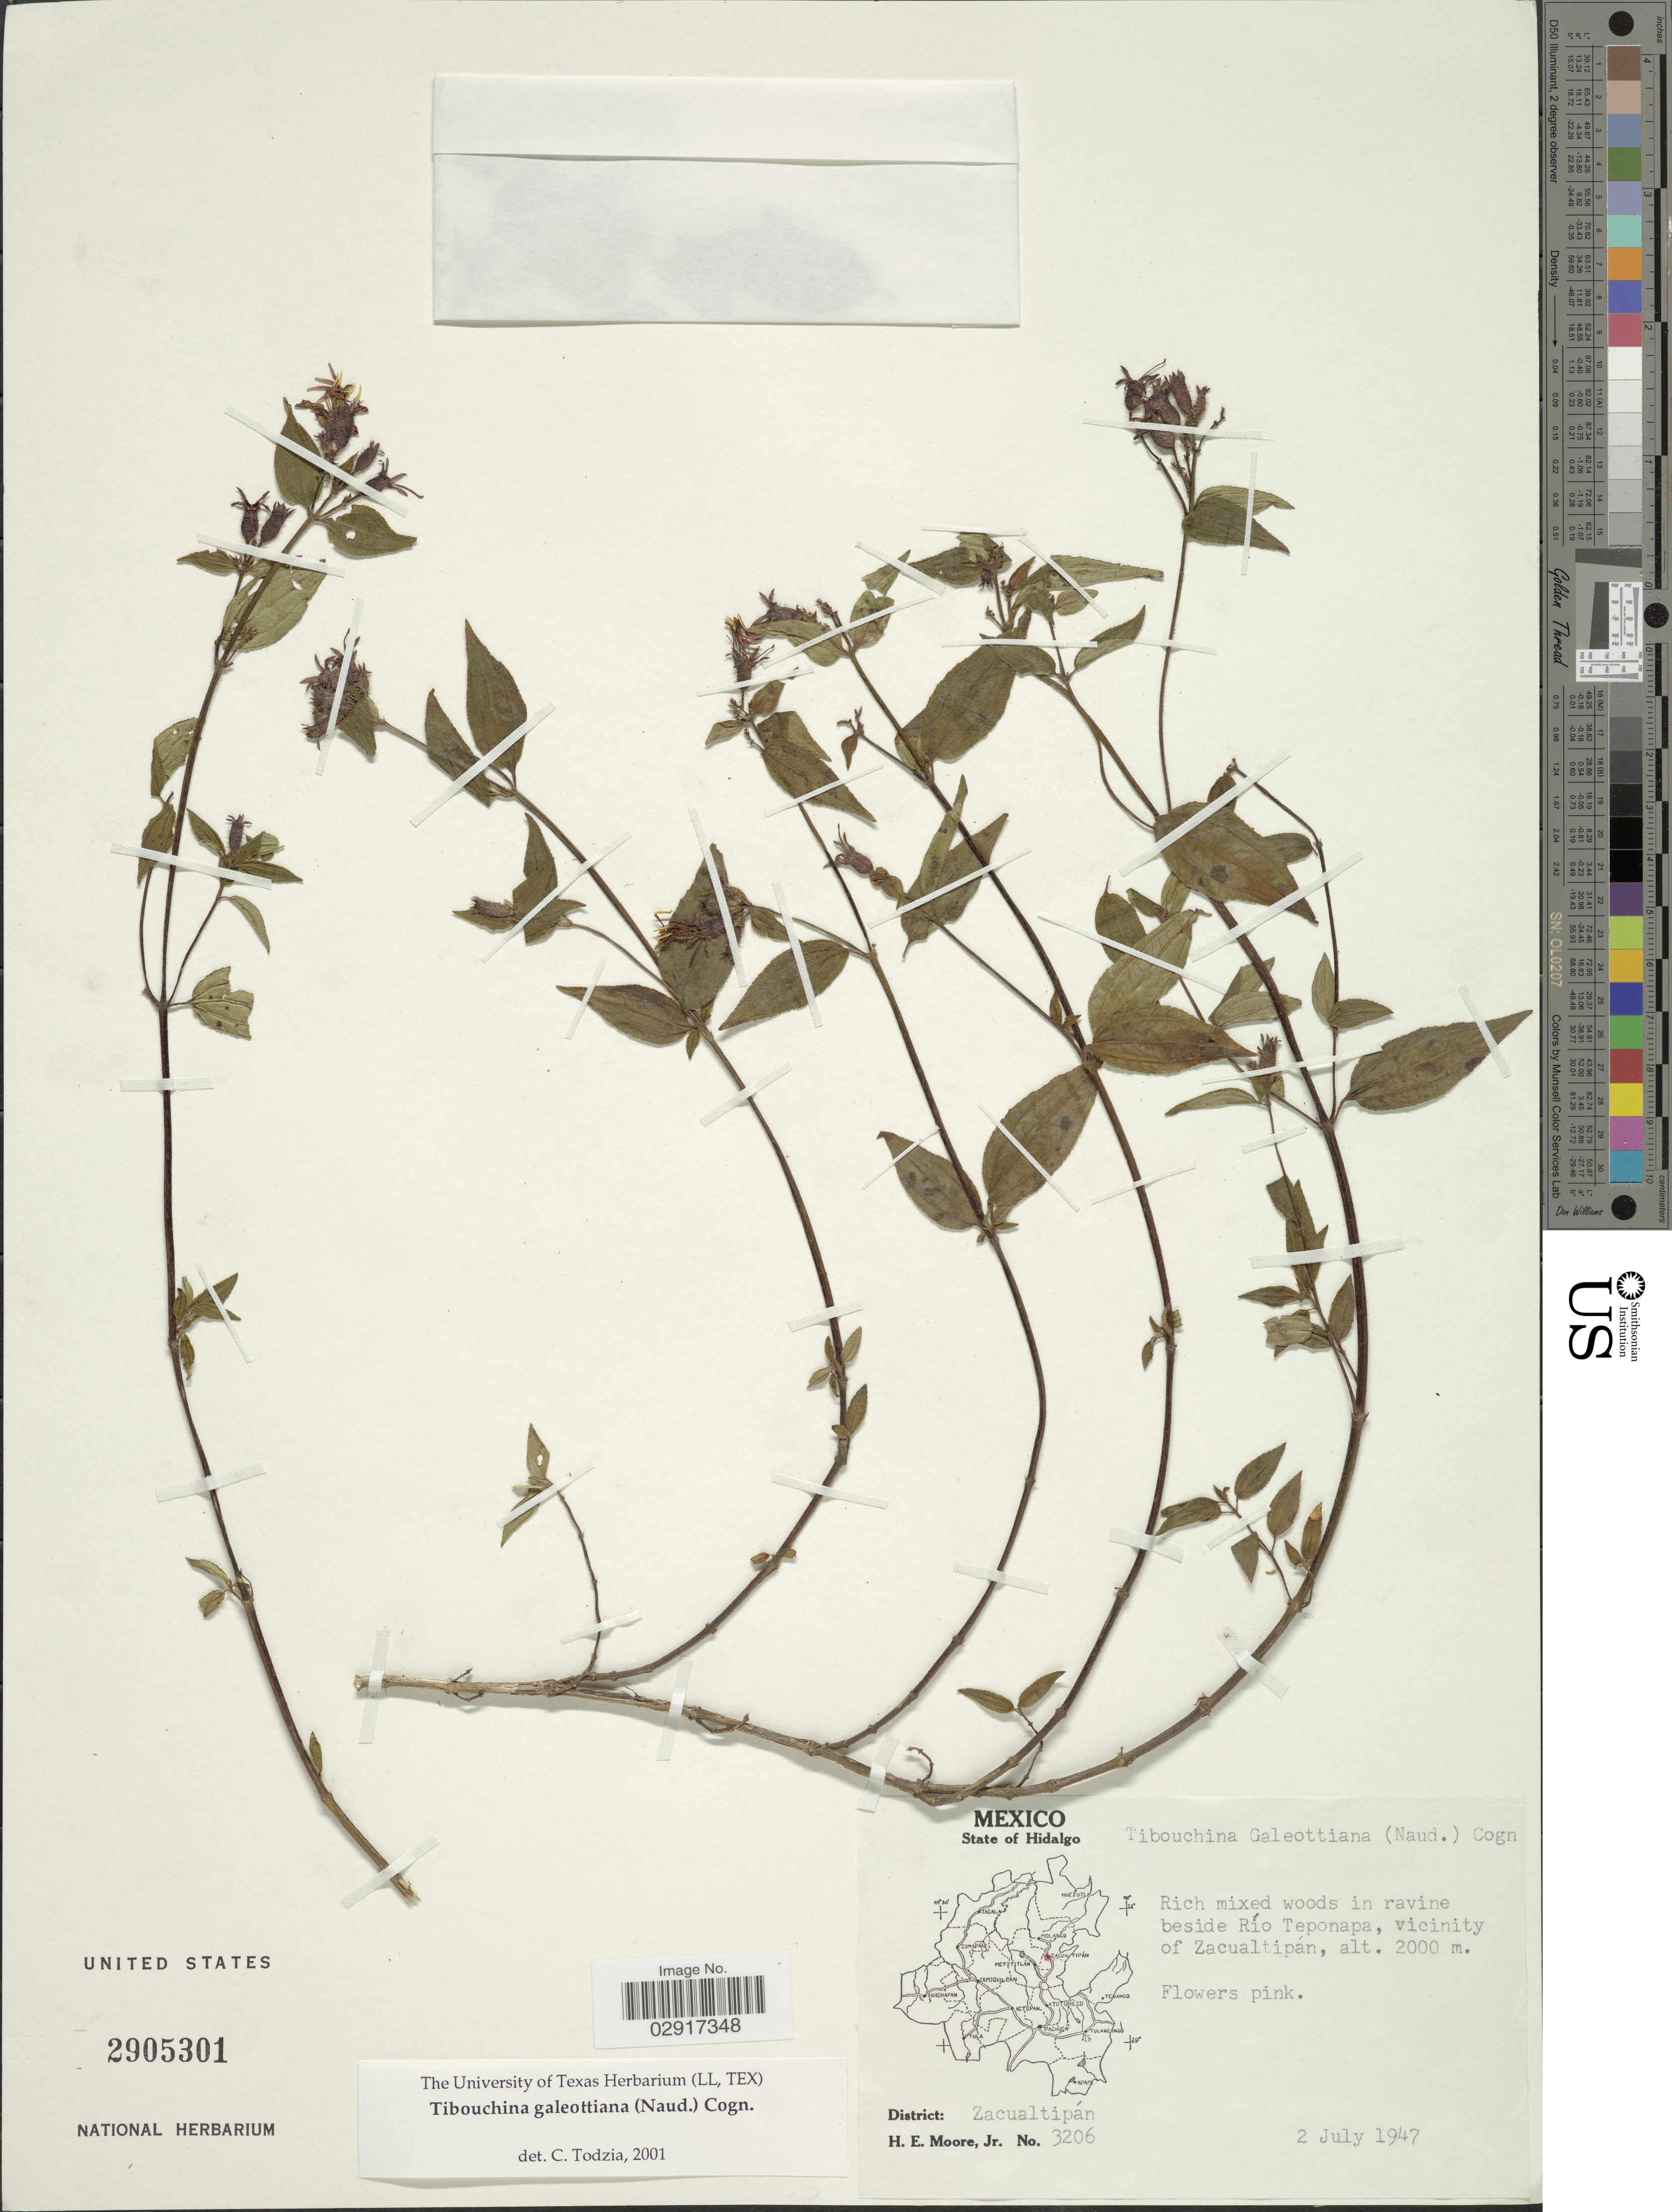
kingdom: Plantae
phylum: Tracheophyta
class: Magnoliopsida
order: Myrtales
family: Melastomataceae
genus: Chaetogastra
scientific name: Chaetogastra galeottiana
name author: (Naudin) P.J.F. Guim. & Michelang.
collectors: H. Moore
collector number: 3206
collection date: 1947-07-02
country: Mexico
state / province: Hidalgo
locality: State of Hidalgo. Rich mixed woods in ravine beside Río Teponapa, vicinity of Zacualtipán. District Zacualtipán.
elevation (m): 2000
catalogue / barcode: US 2905301